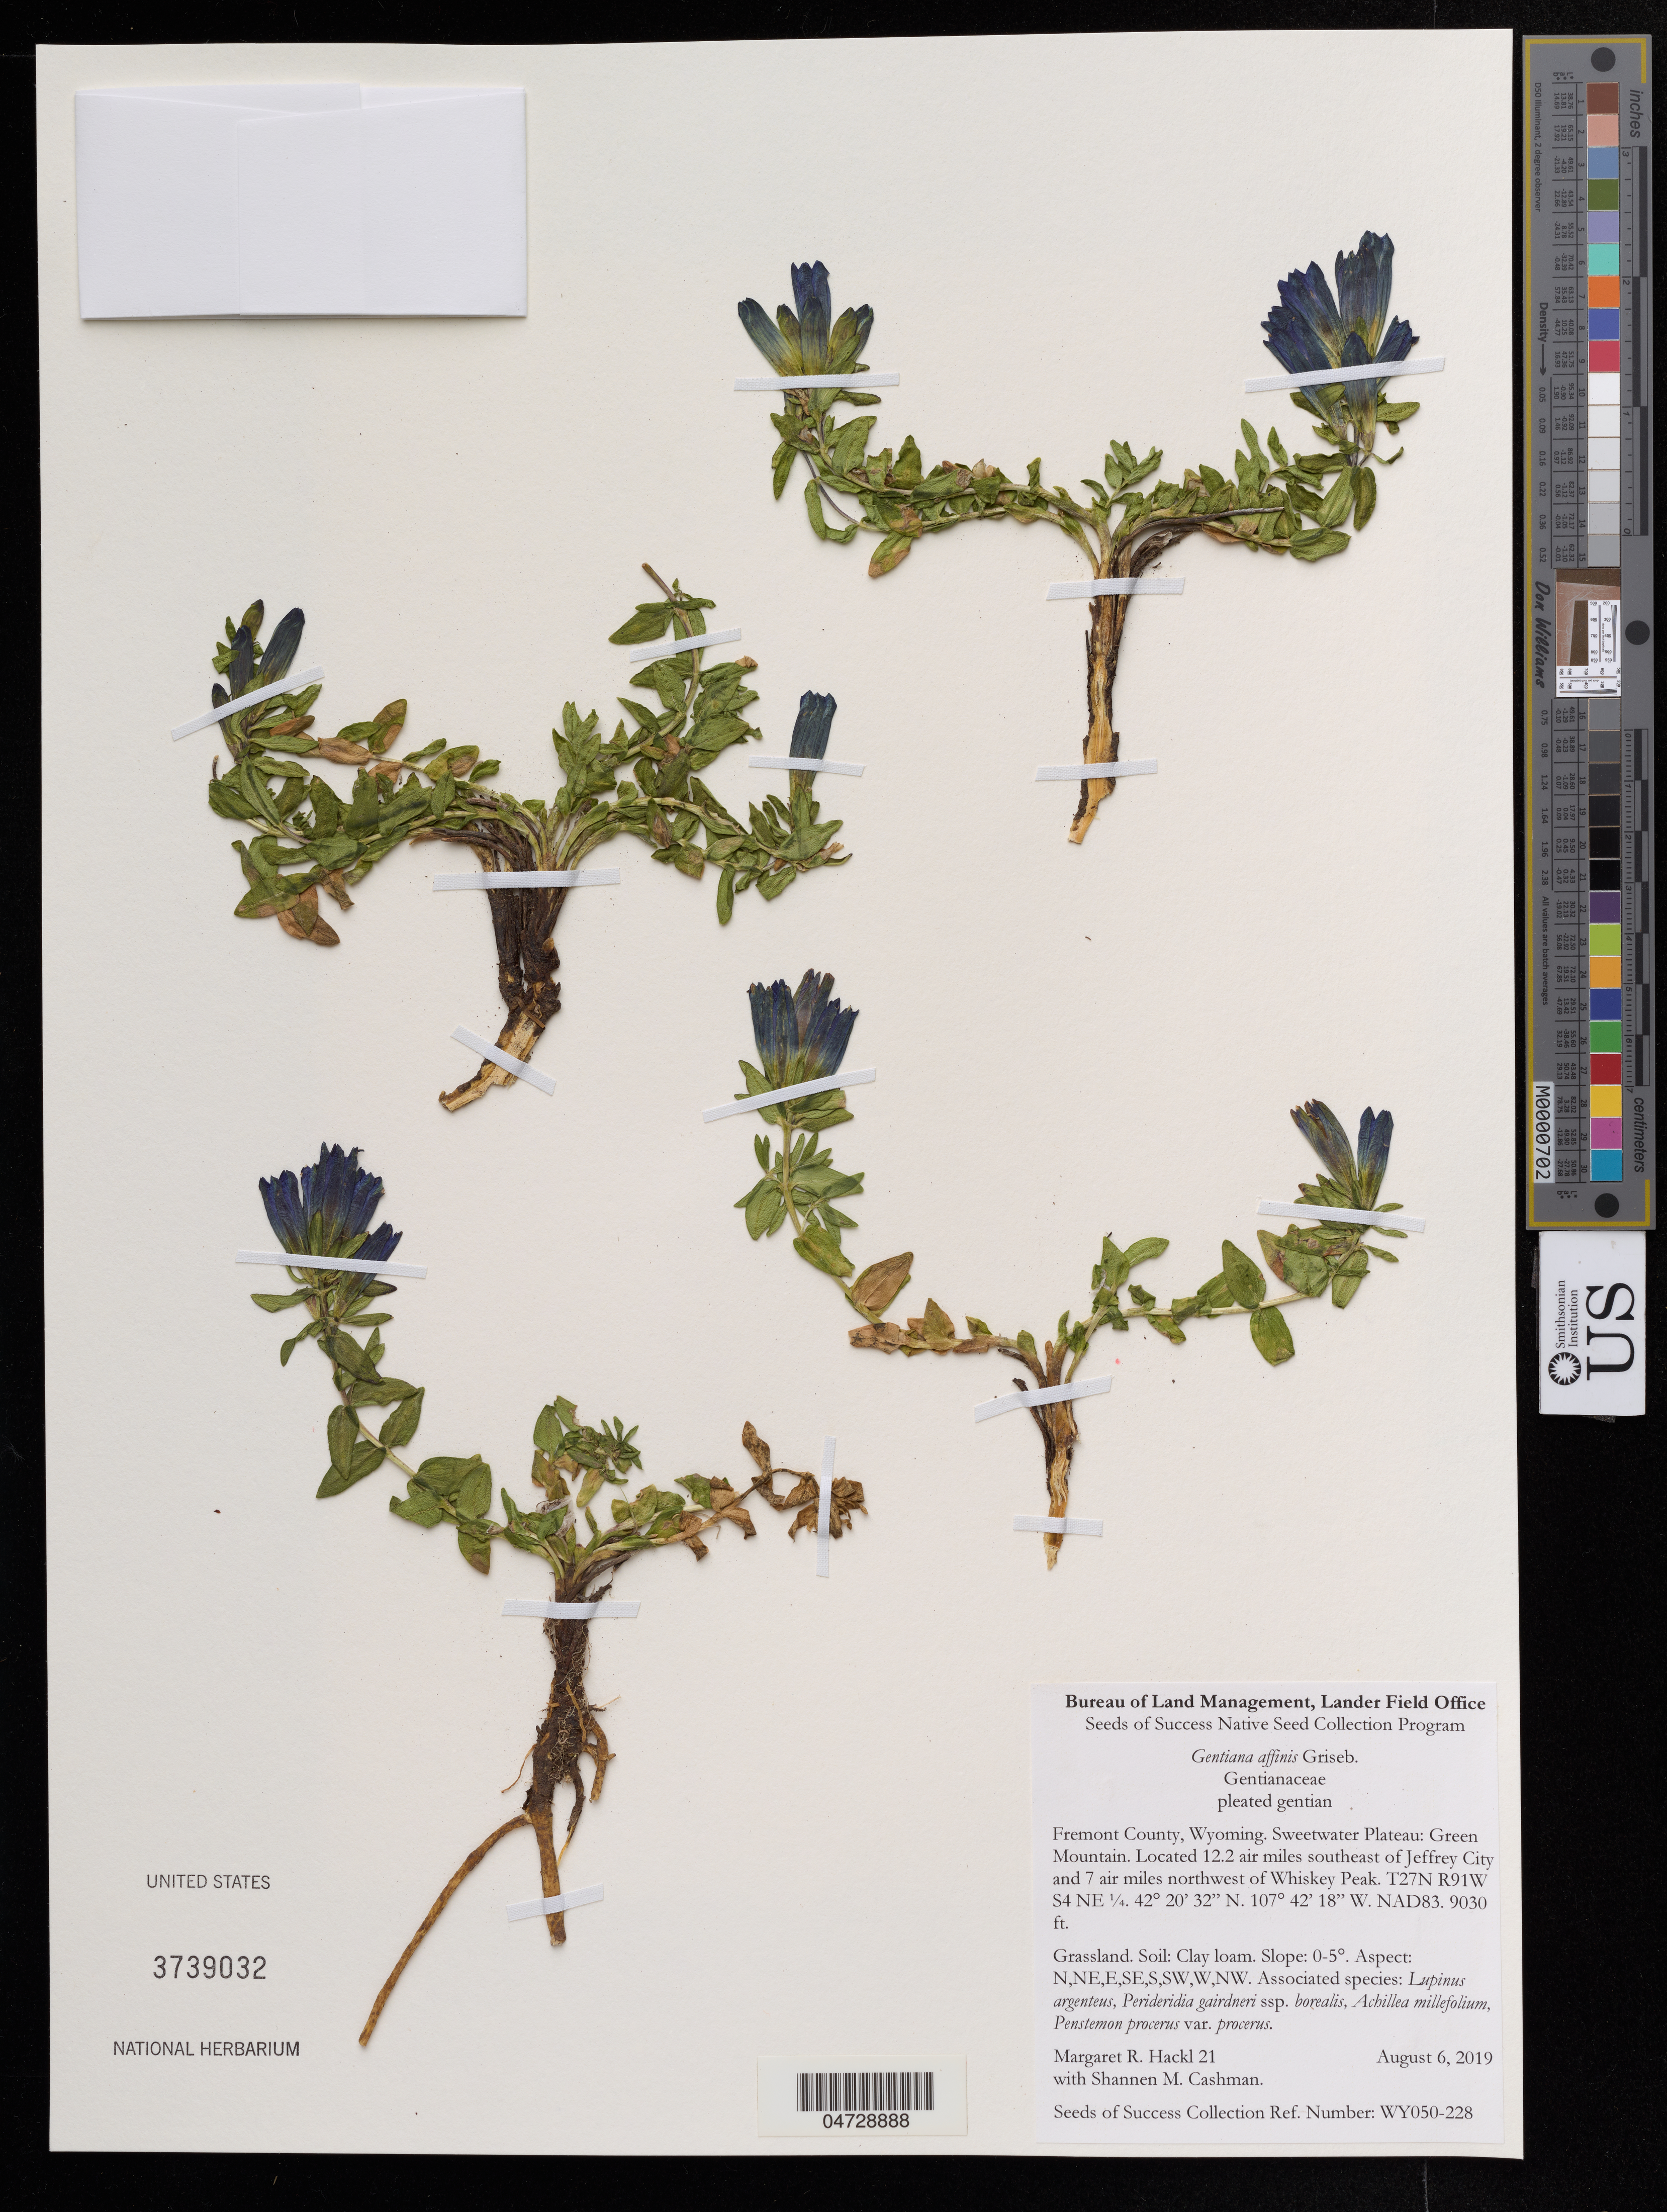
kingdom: Plantae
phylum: Tracheophyta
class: Magnoliopsida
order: Gentianales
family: Gentianaceae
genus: Gentiana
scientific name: Gentiana affinis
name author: Griseb.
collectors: M. Hackl & S. Cahsman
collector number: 21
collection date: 2019-08-06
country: United States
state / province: Wyoming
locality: Fremont County, Sweetwater Plateau: Green Mountain. Located 12.2 air miles southeast of Jeffrey City and 7 air miles northwest of Whiskey Peak.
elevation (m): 2752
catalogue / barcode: US 3739032